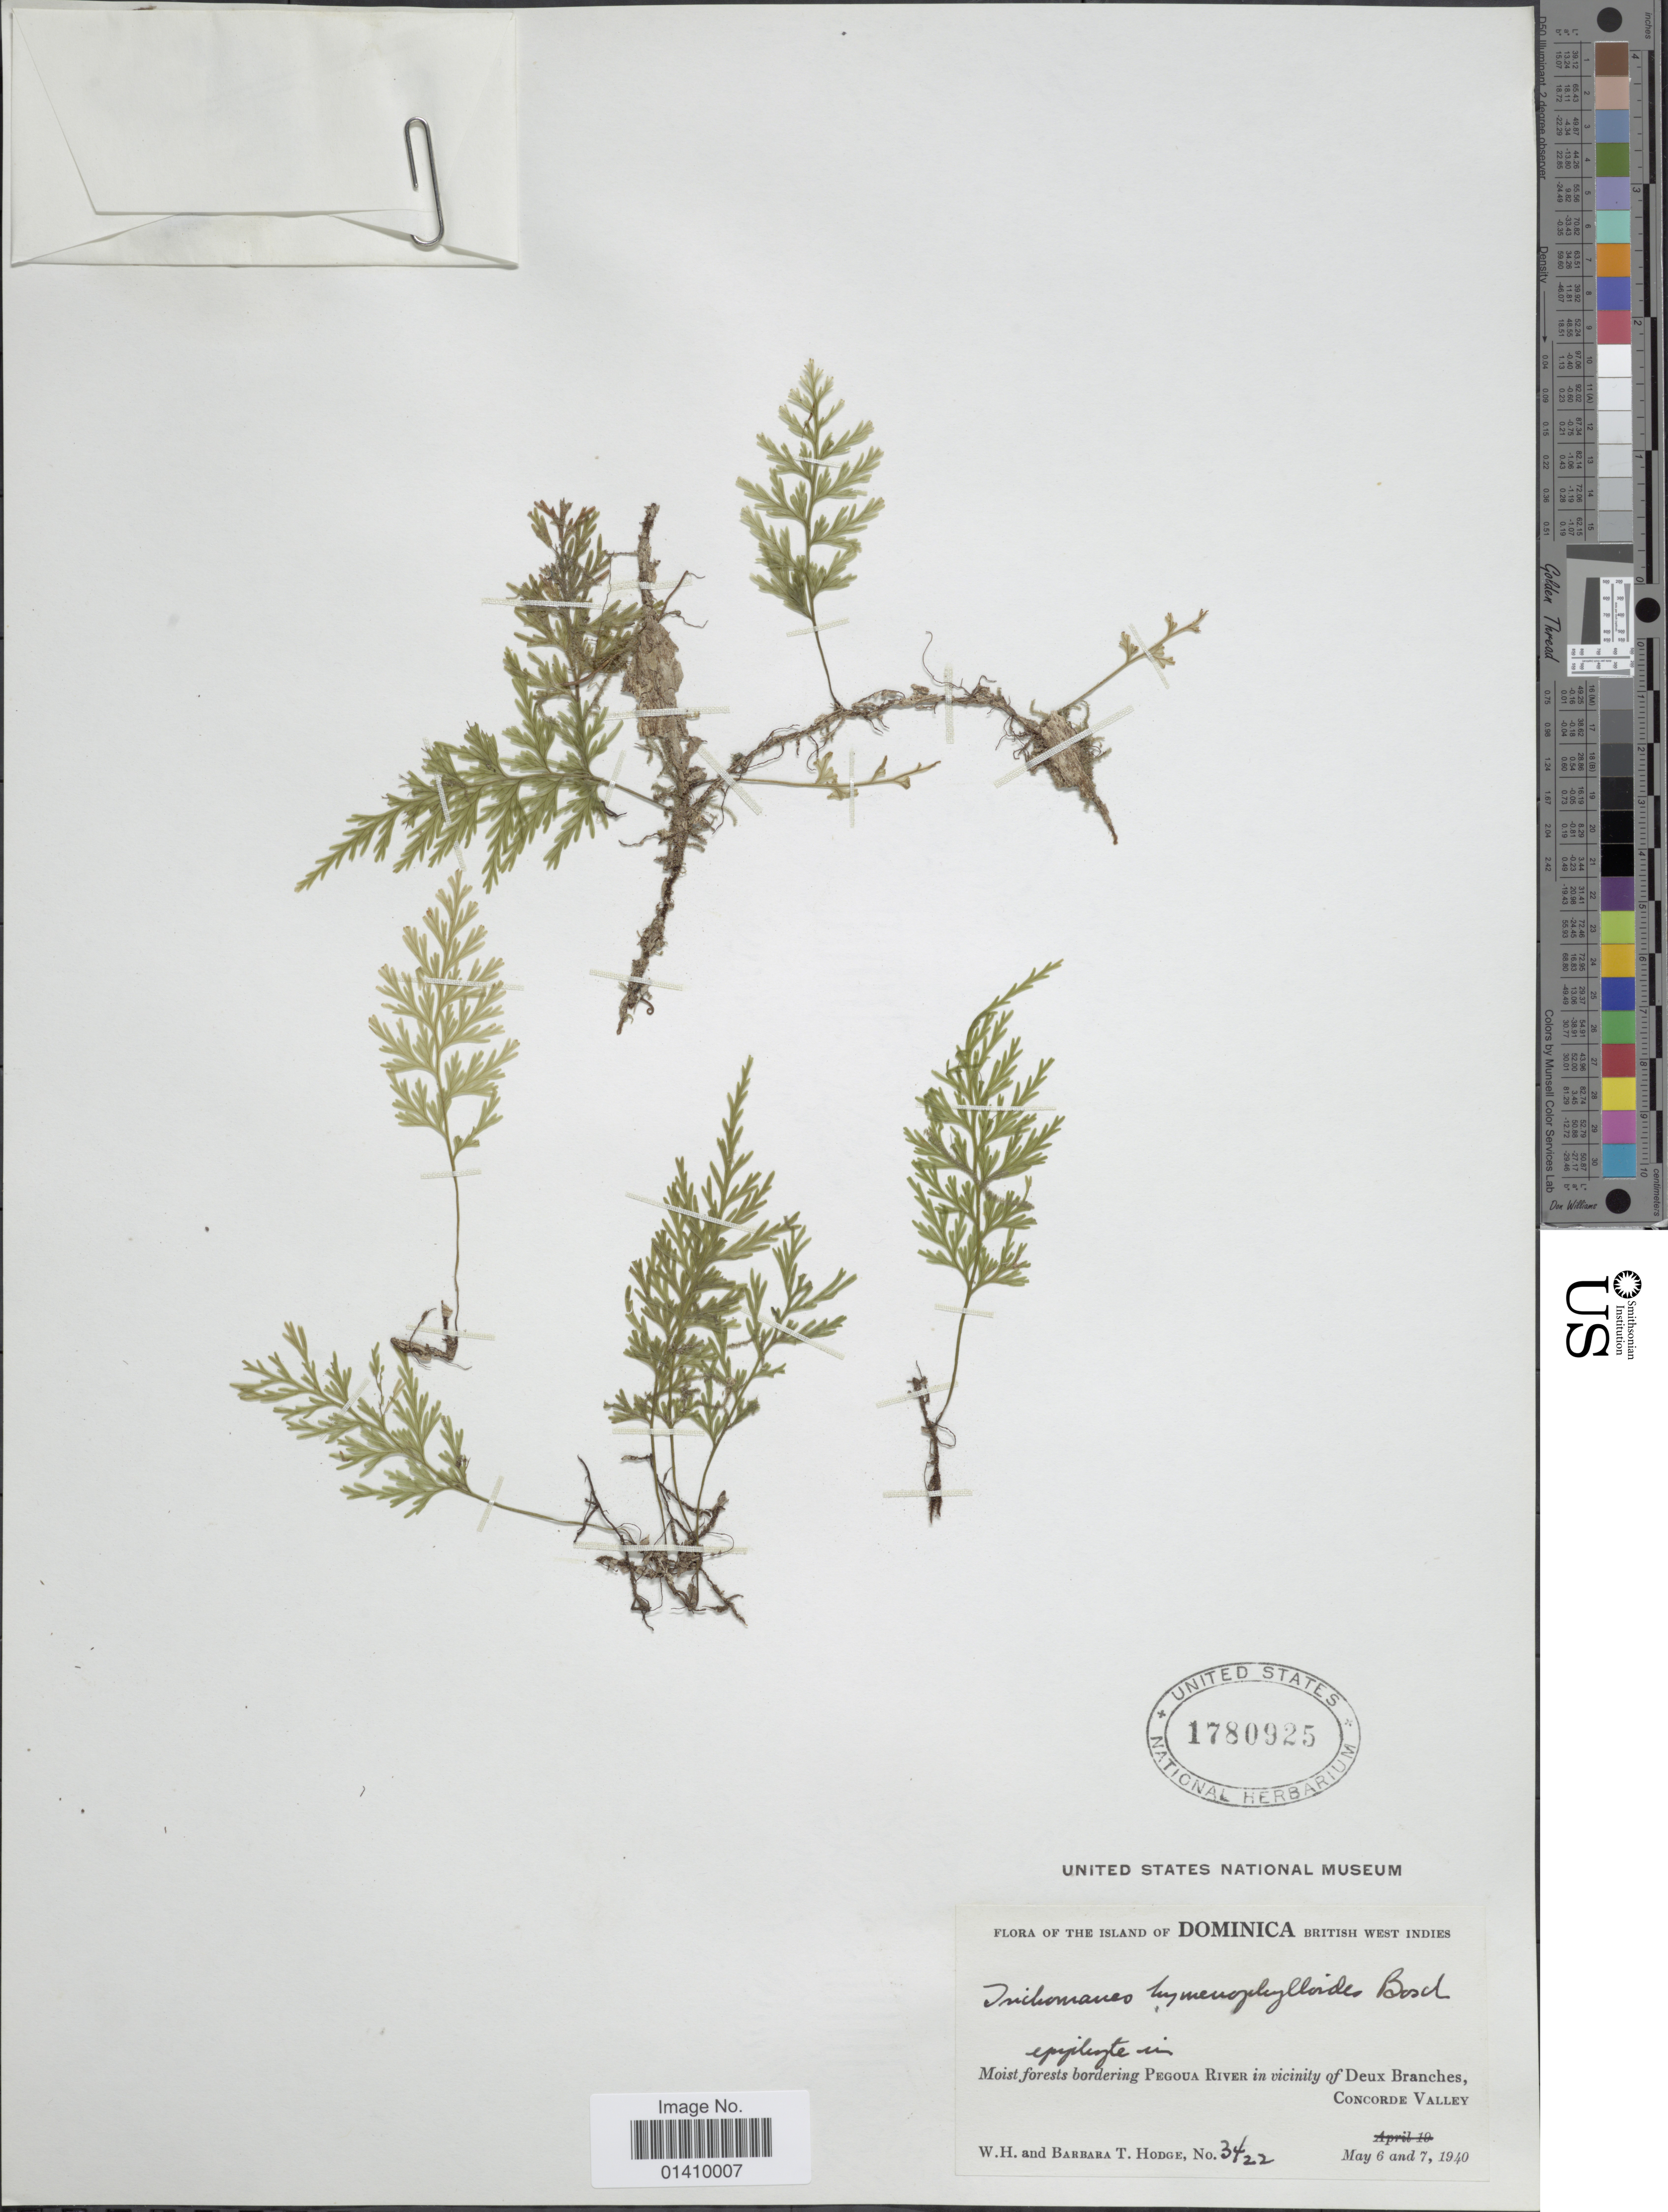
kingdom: Plantae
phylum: Tracheophyta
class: Polypodiopsida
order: Hymenophyllales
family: Hymenophyllaceae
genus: Polyphlebium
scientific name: Polyphlebium hymenophylloides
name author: (Bosch) Ebihara & Dubuisson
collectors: W. Hodge & B. Hodge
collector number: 3422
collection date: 1940-05-06/1940-05-07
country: Dominica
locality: The Island of Dominica British west Indies bordering Pegoua river in vicinity of Deux Branches Concorde valley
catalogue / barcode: US 1780925